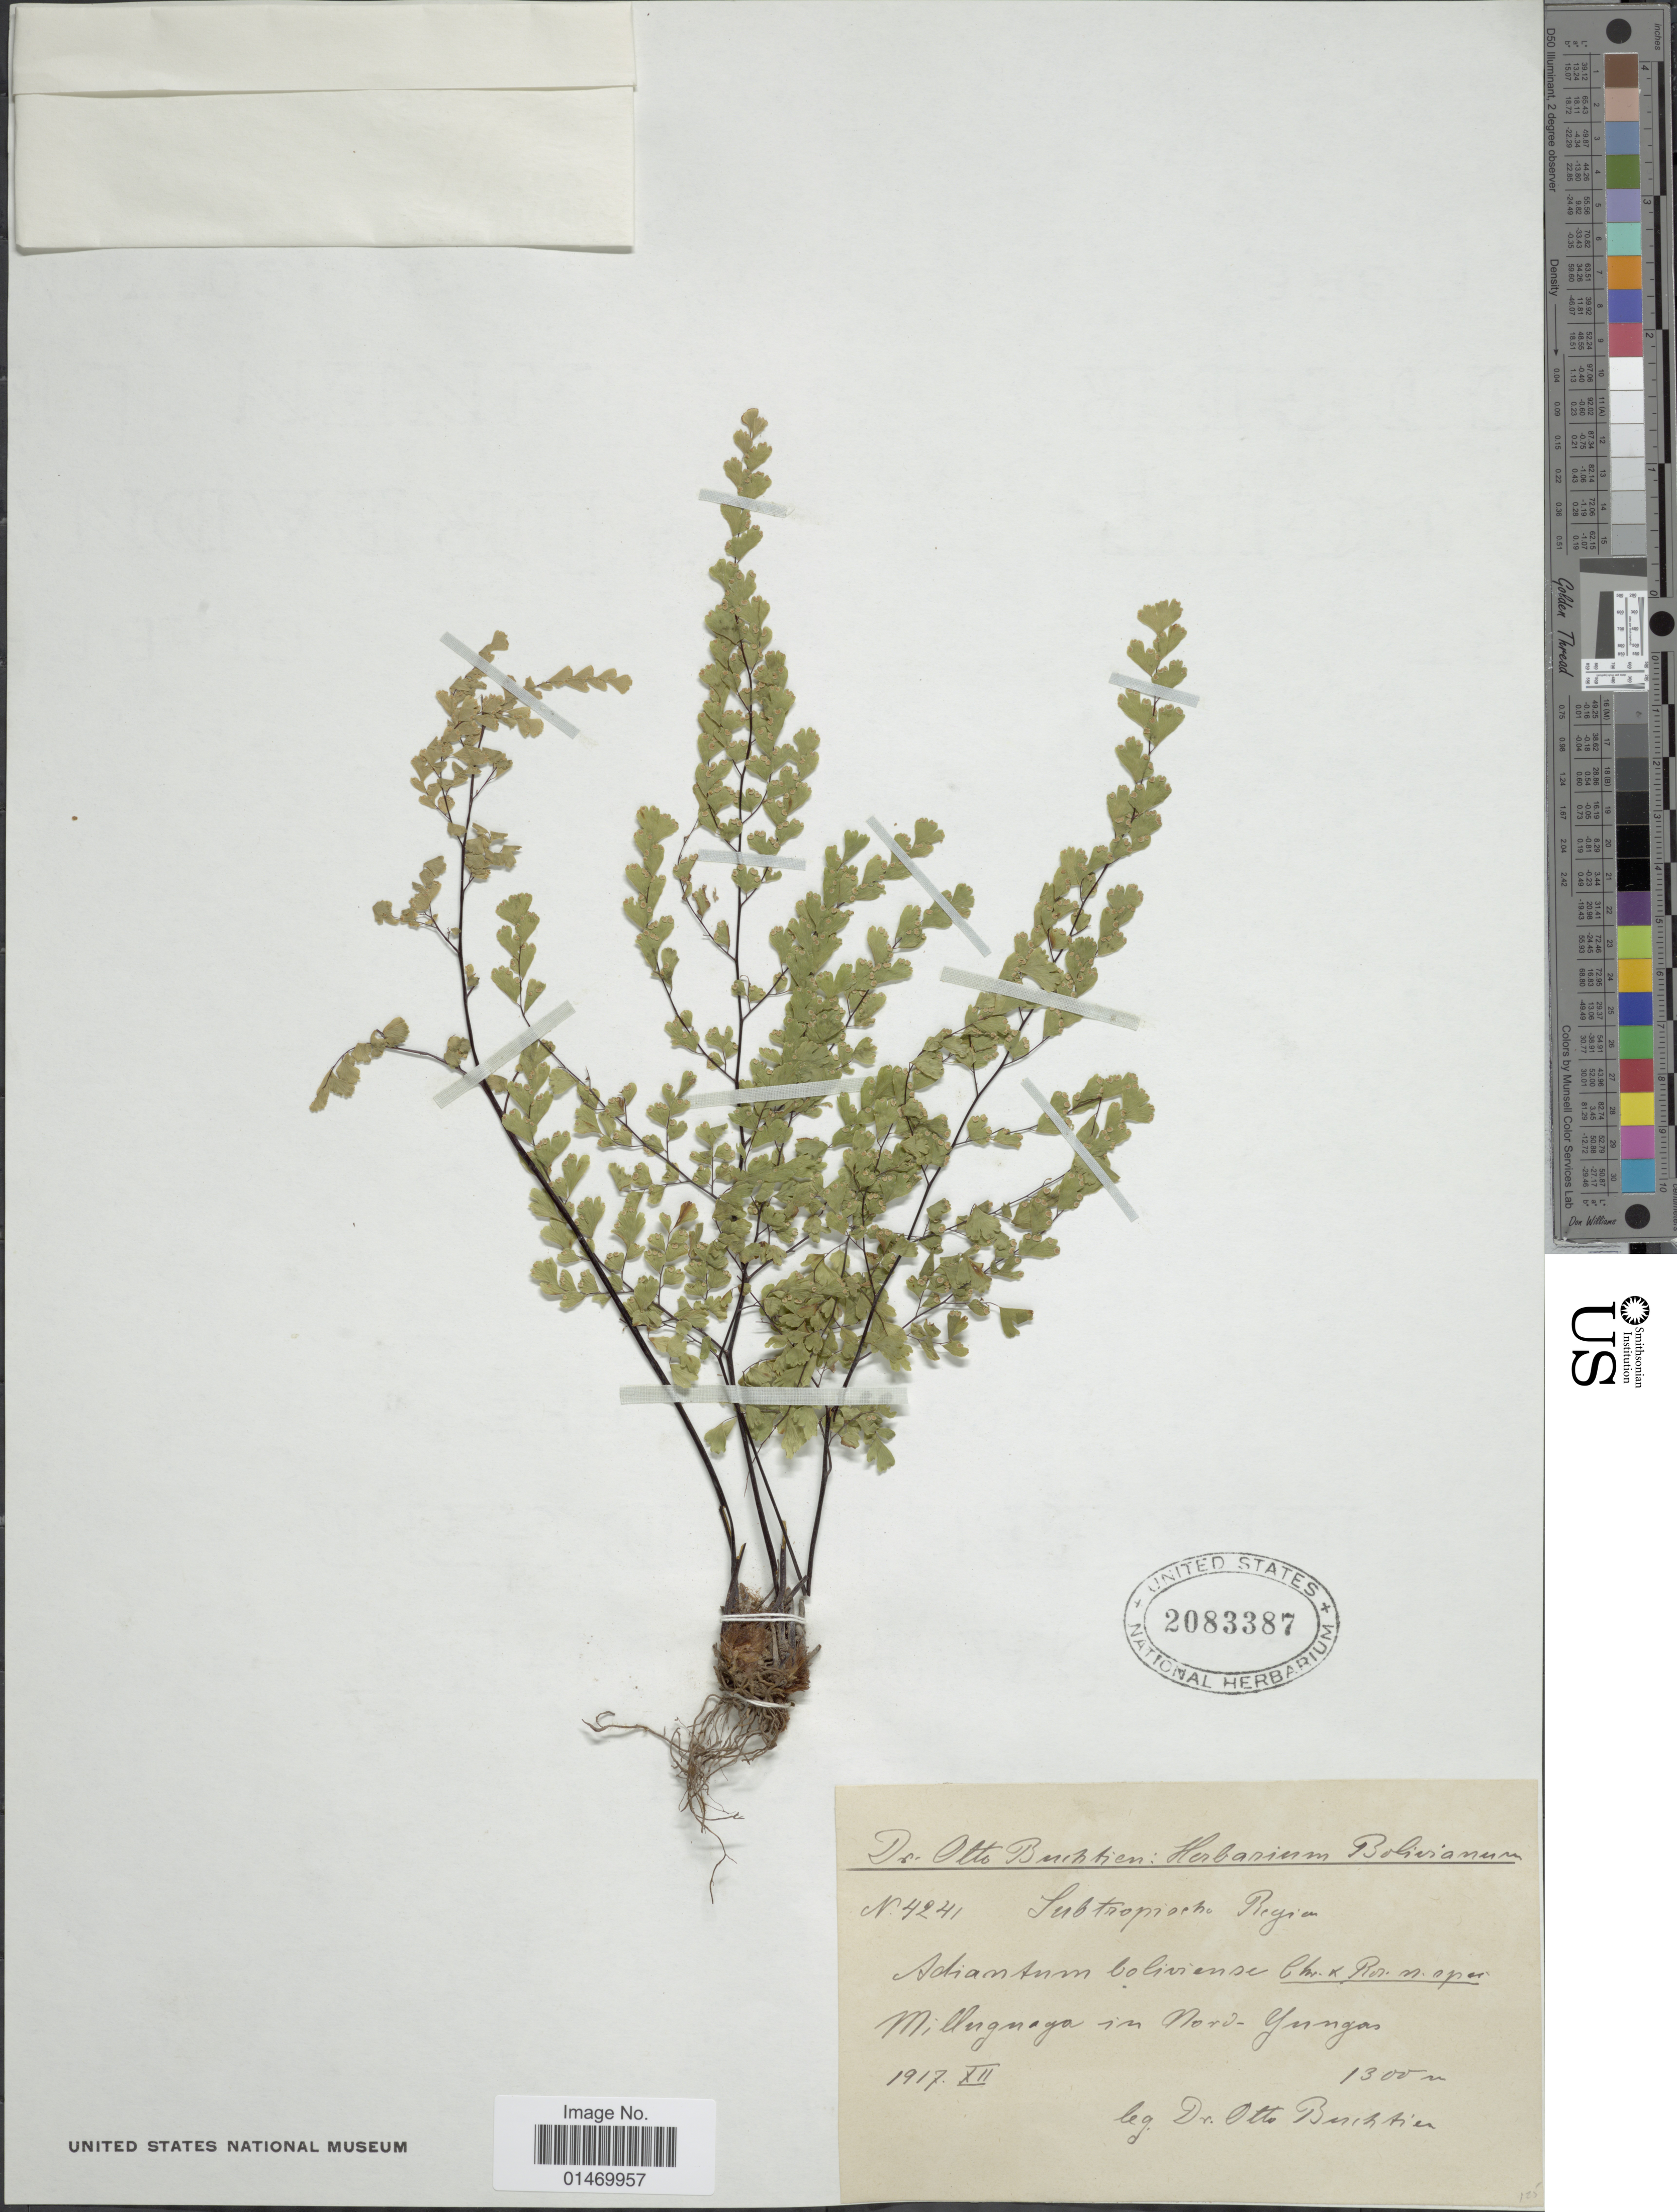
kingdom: Plantae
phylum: Tracheophyta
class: Polypodiopsida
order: Polypodiales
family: Pteridaceae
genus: Adiantum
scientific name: Adiantum boliviense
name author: Christ & Rosenst.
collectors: O. Buchtien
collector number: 4241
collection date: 1917-12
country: Bolivia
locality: Bolivia, Milluguaga in Nord-Yungas.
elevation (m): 1300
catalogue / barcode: US 2083387